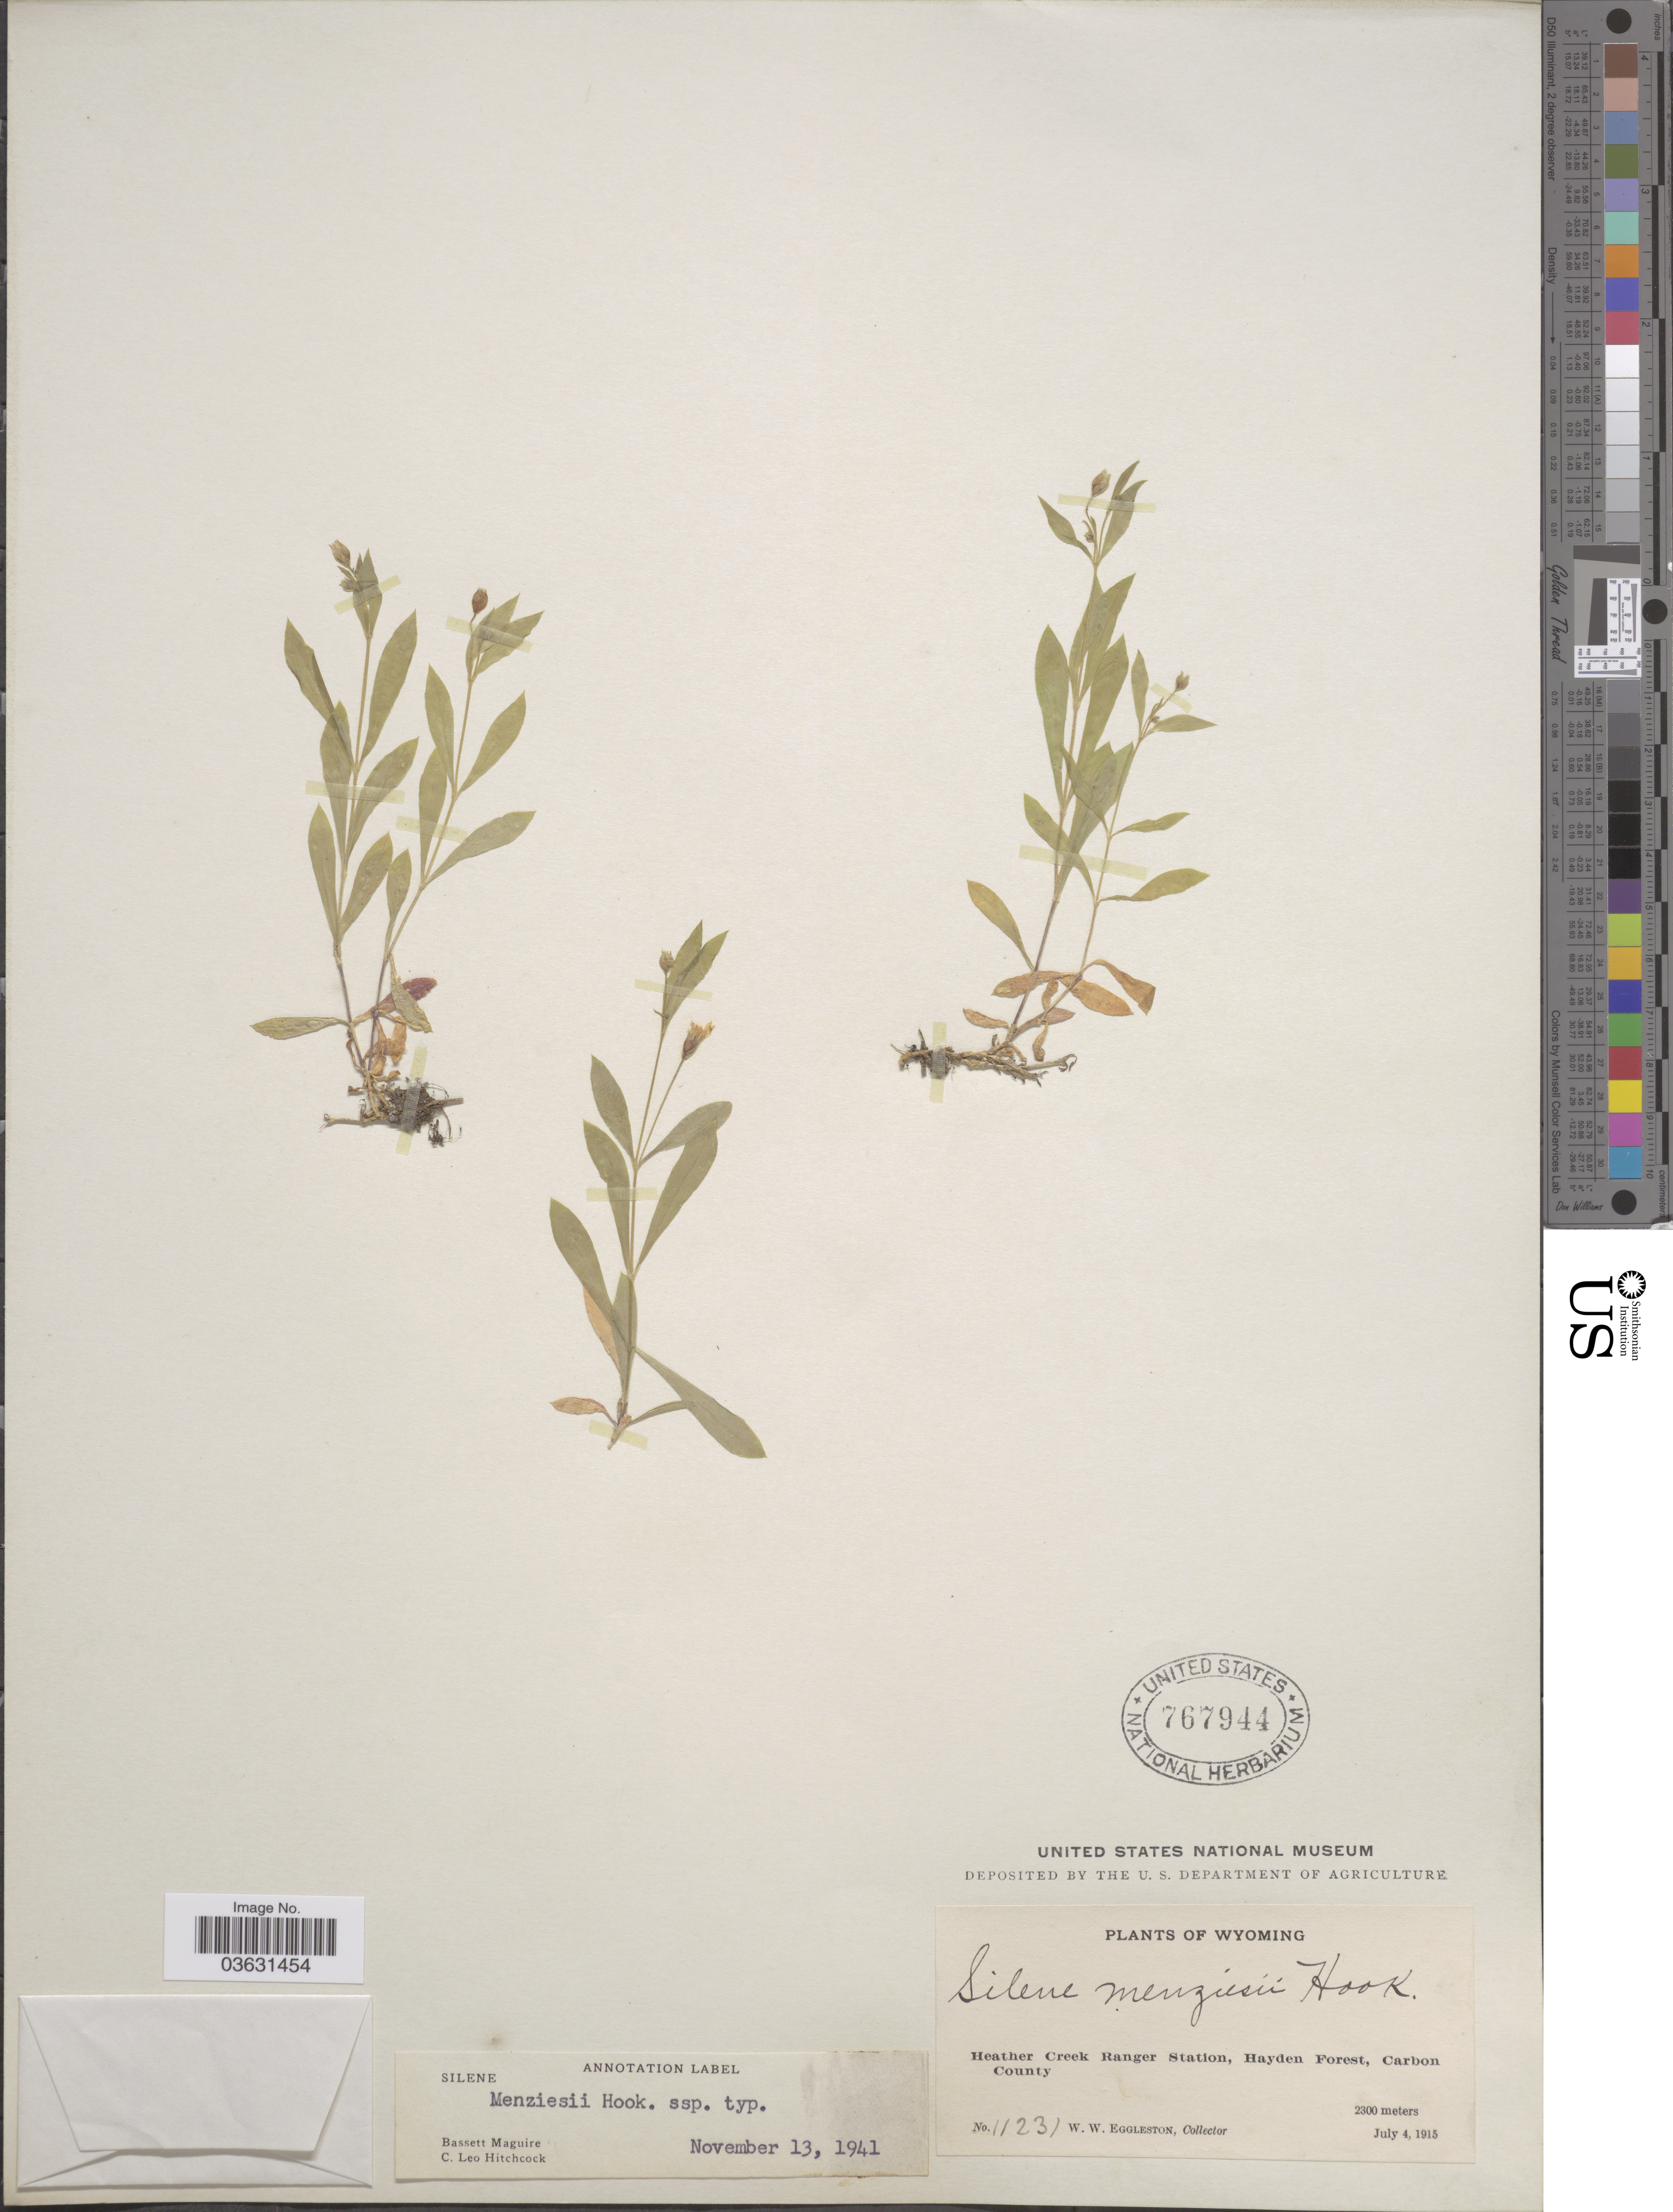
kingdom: Plantae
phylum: Tracheophyta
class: Magnoliopsida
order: Caryophyllales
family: Caryophyllaceae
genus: Silene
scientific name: Silene menziesii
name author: Hook.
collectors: W. W. Eggleston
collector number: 11231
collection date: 1915-07-04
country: United States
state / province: Wyoming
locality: Heather Creek Ranger Station, Hayden Forest, Carbon County.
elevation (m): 2300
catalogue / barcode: US 767944